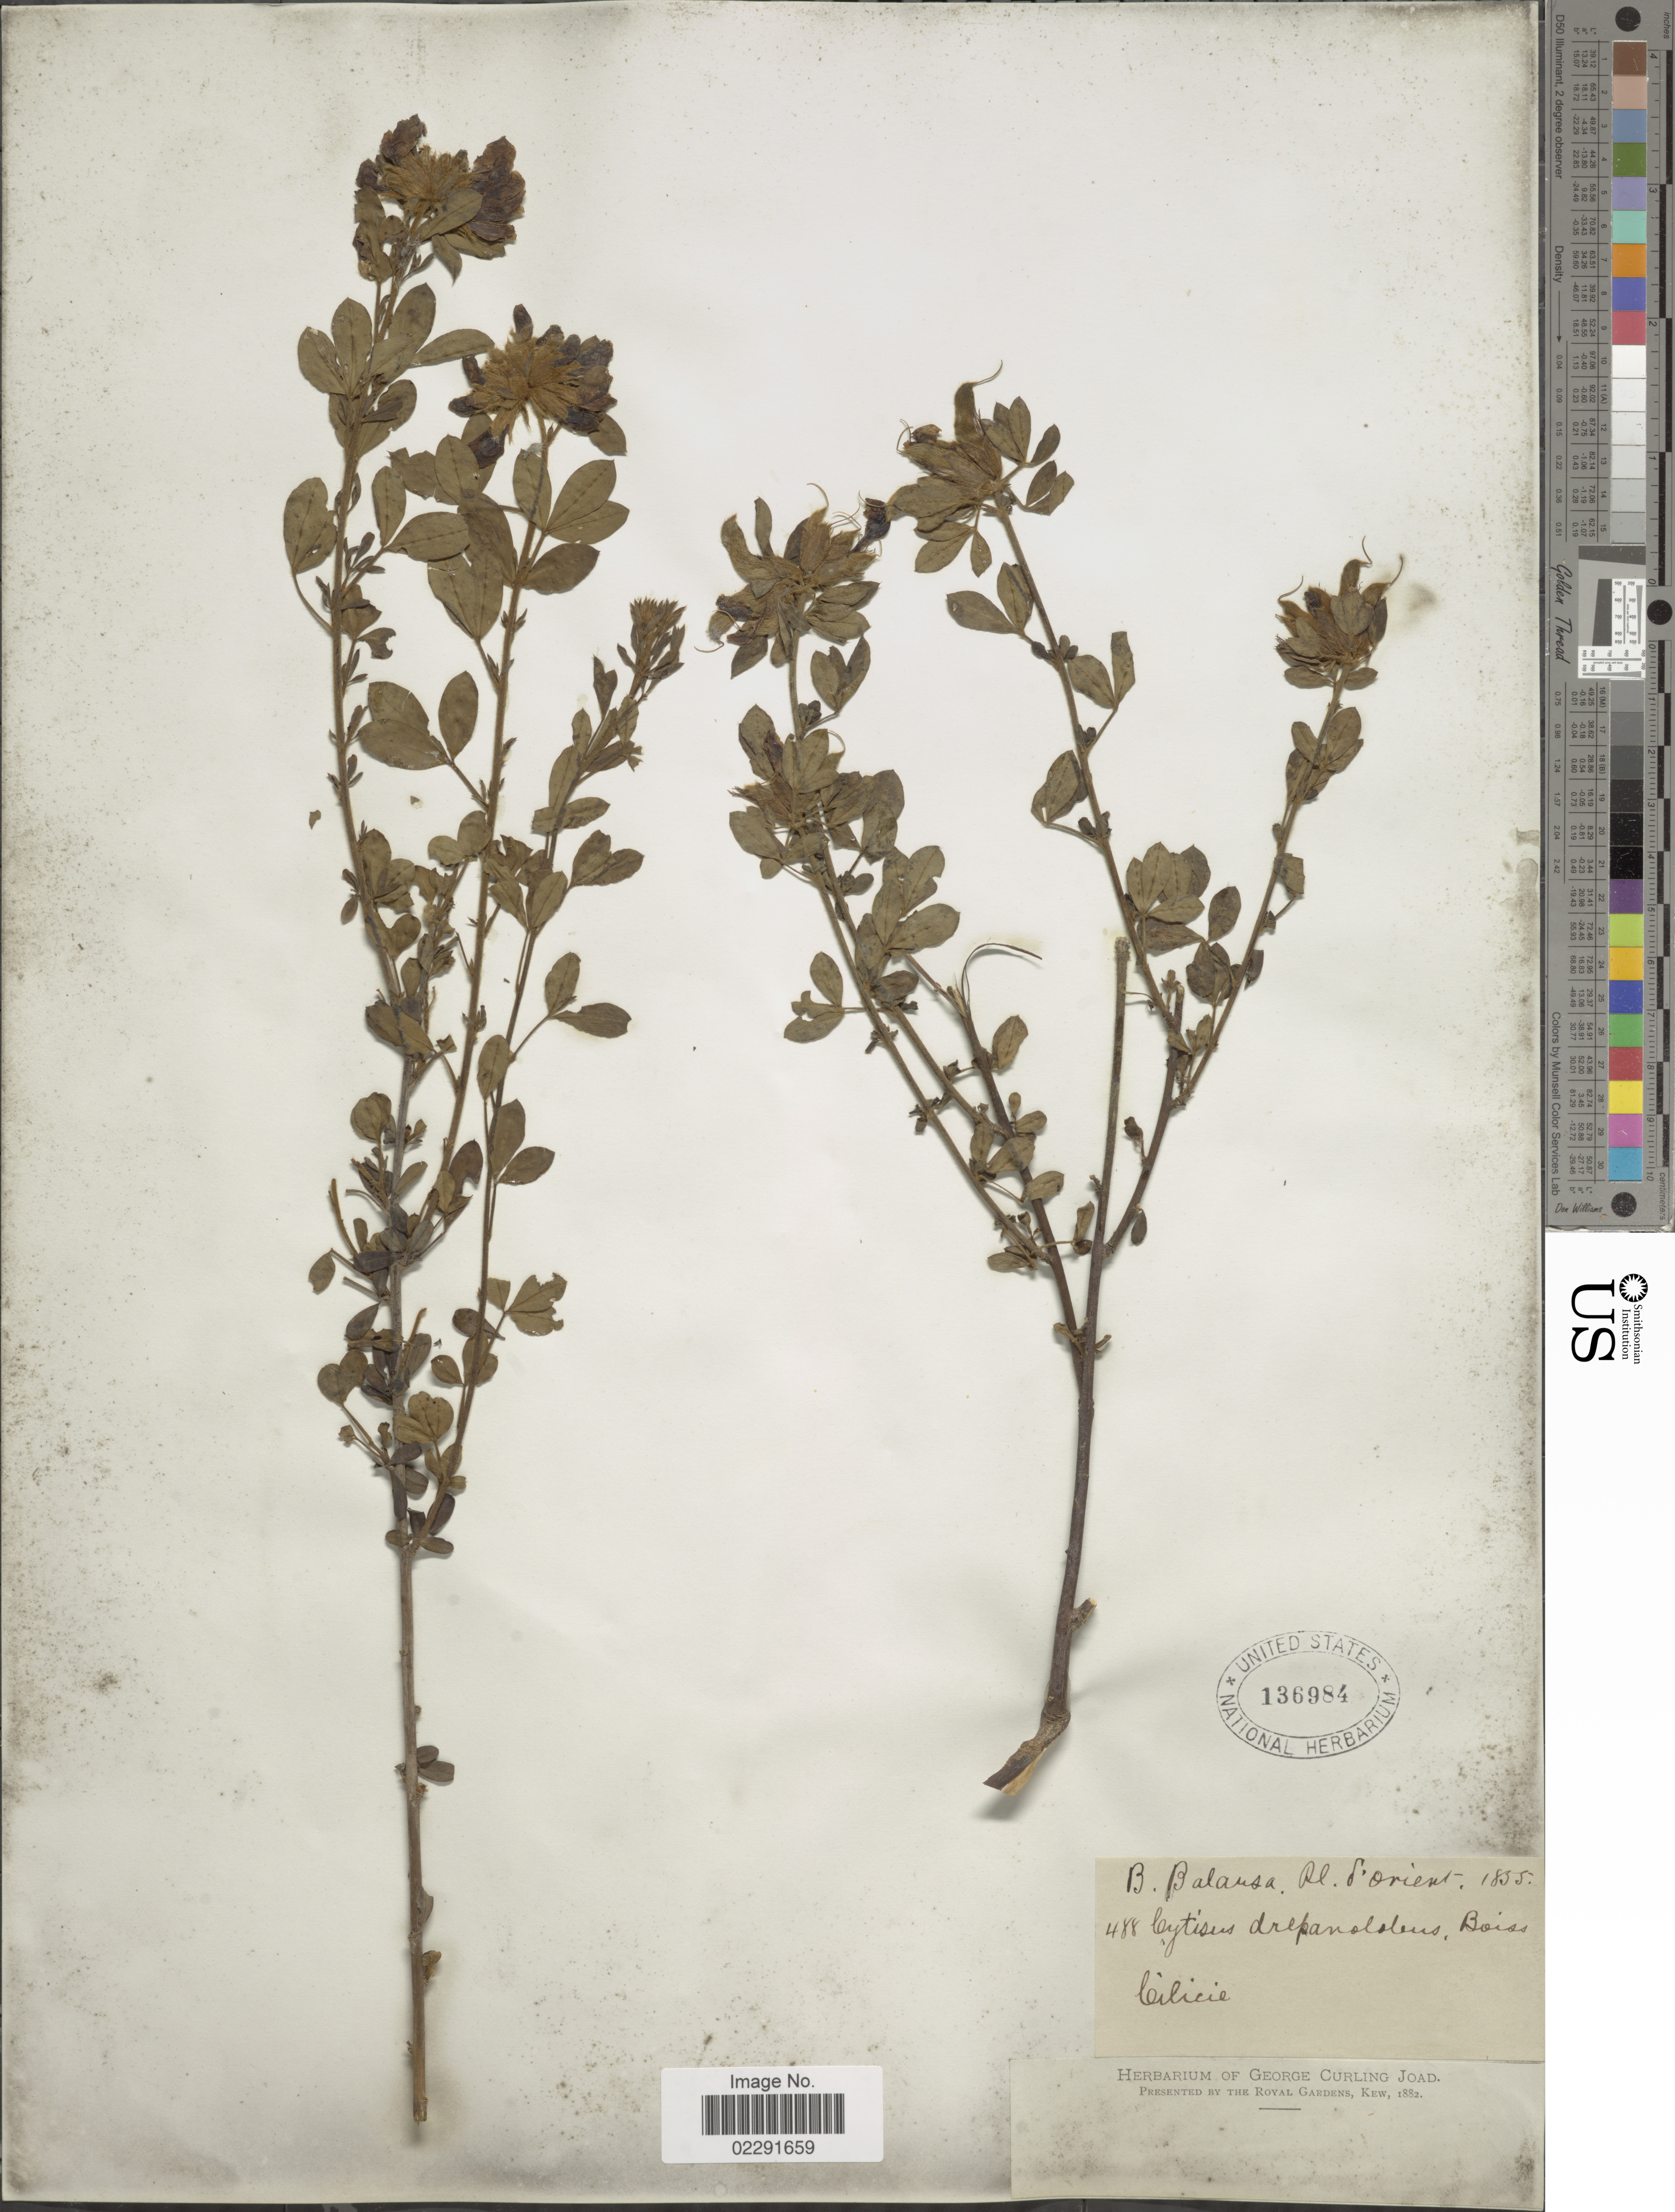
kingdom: Plantae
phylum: Tracheophyta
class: Magnoliopsida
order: Fabales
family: Fabaceae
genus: Cytisus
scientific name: Cytisus drepanolobus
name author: Boiss.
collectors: B. Balansa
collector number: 488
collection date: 1855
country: Turkey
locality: Cilicie, pl. d'orient.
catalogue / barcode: US 136984